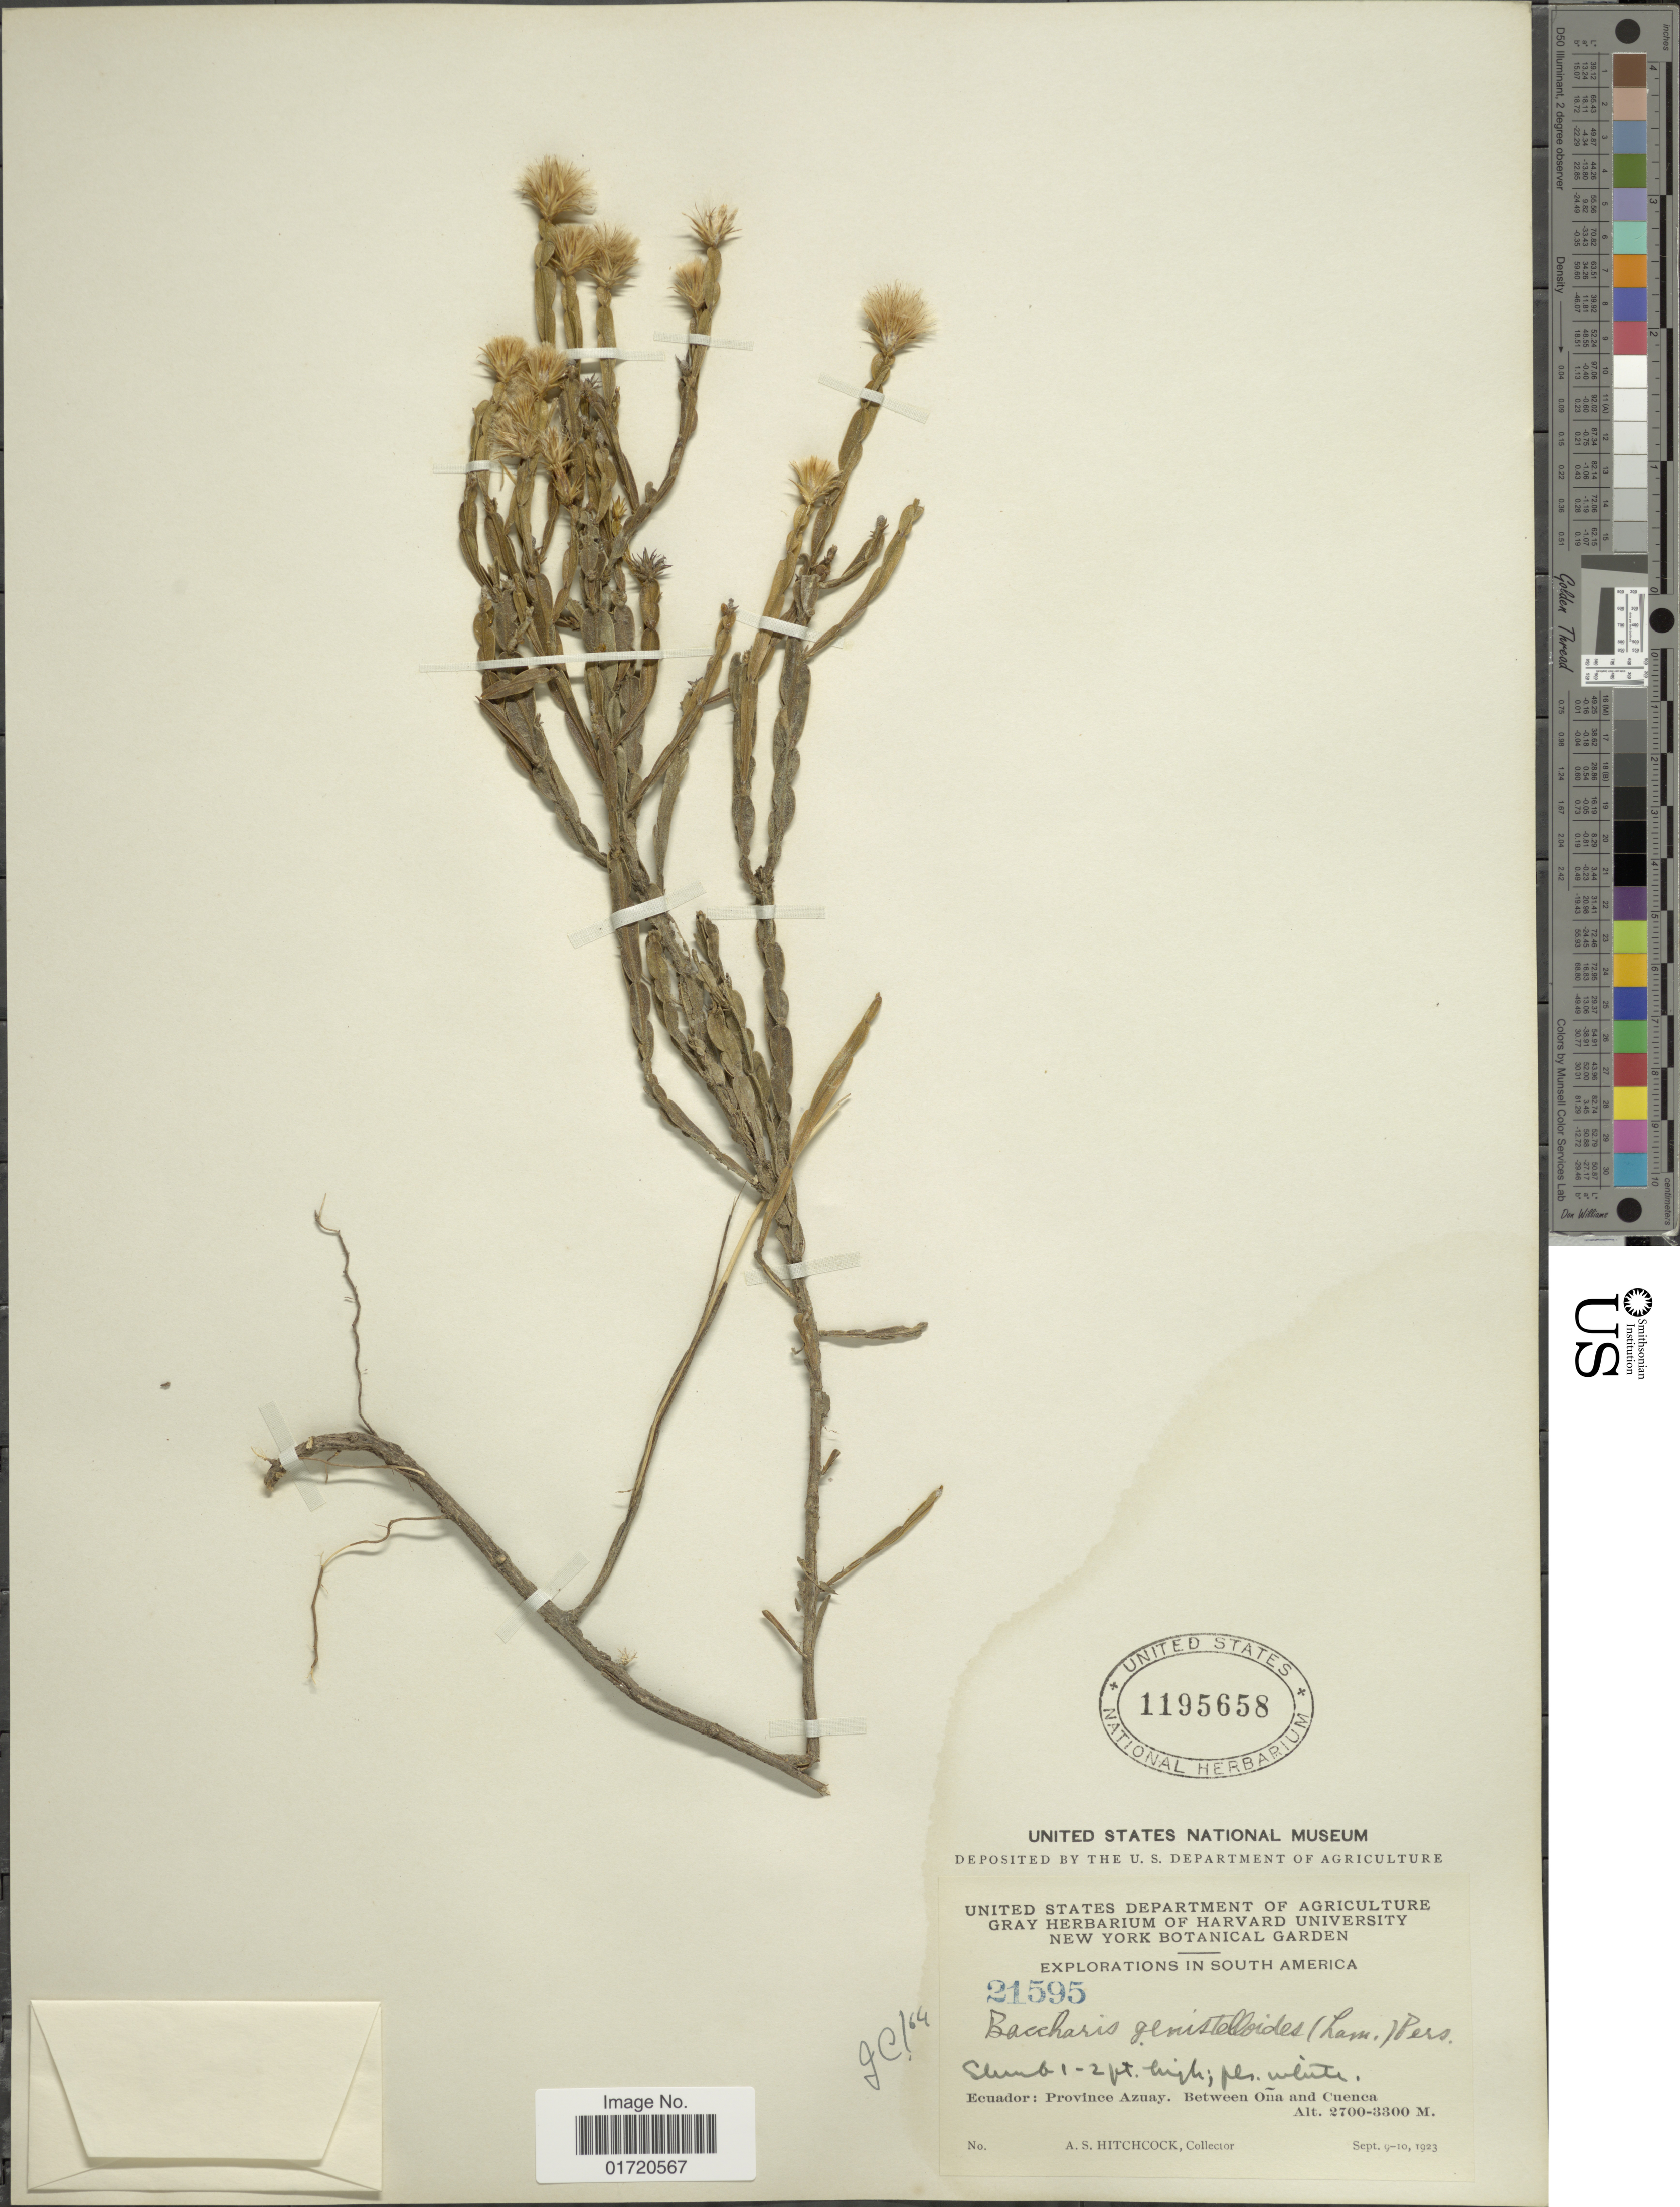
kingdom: Plantae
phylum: Tracheophyta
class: Magnoliopsida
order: Asterales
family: Asteraceae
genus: Baccharis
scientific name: Baccharis genistelloides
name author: (Lam.) Pers.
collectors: A. S. Hitchcock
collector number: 21595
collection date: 1923-09-09/1923-09-10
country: Ecuador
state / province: Azuay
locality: Between Oña and Cuenca.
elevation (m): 2700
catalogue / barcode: US 1195658